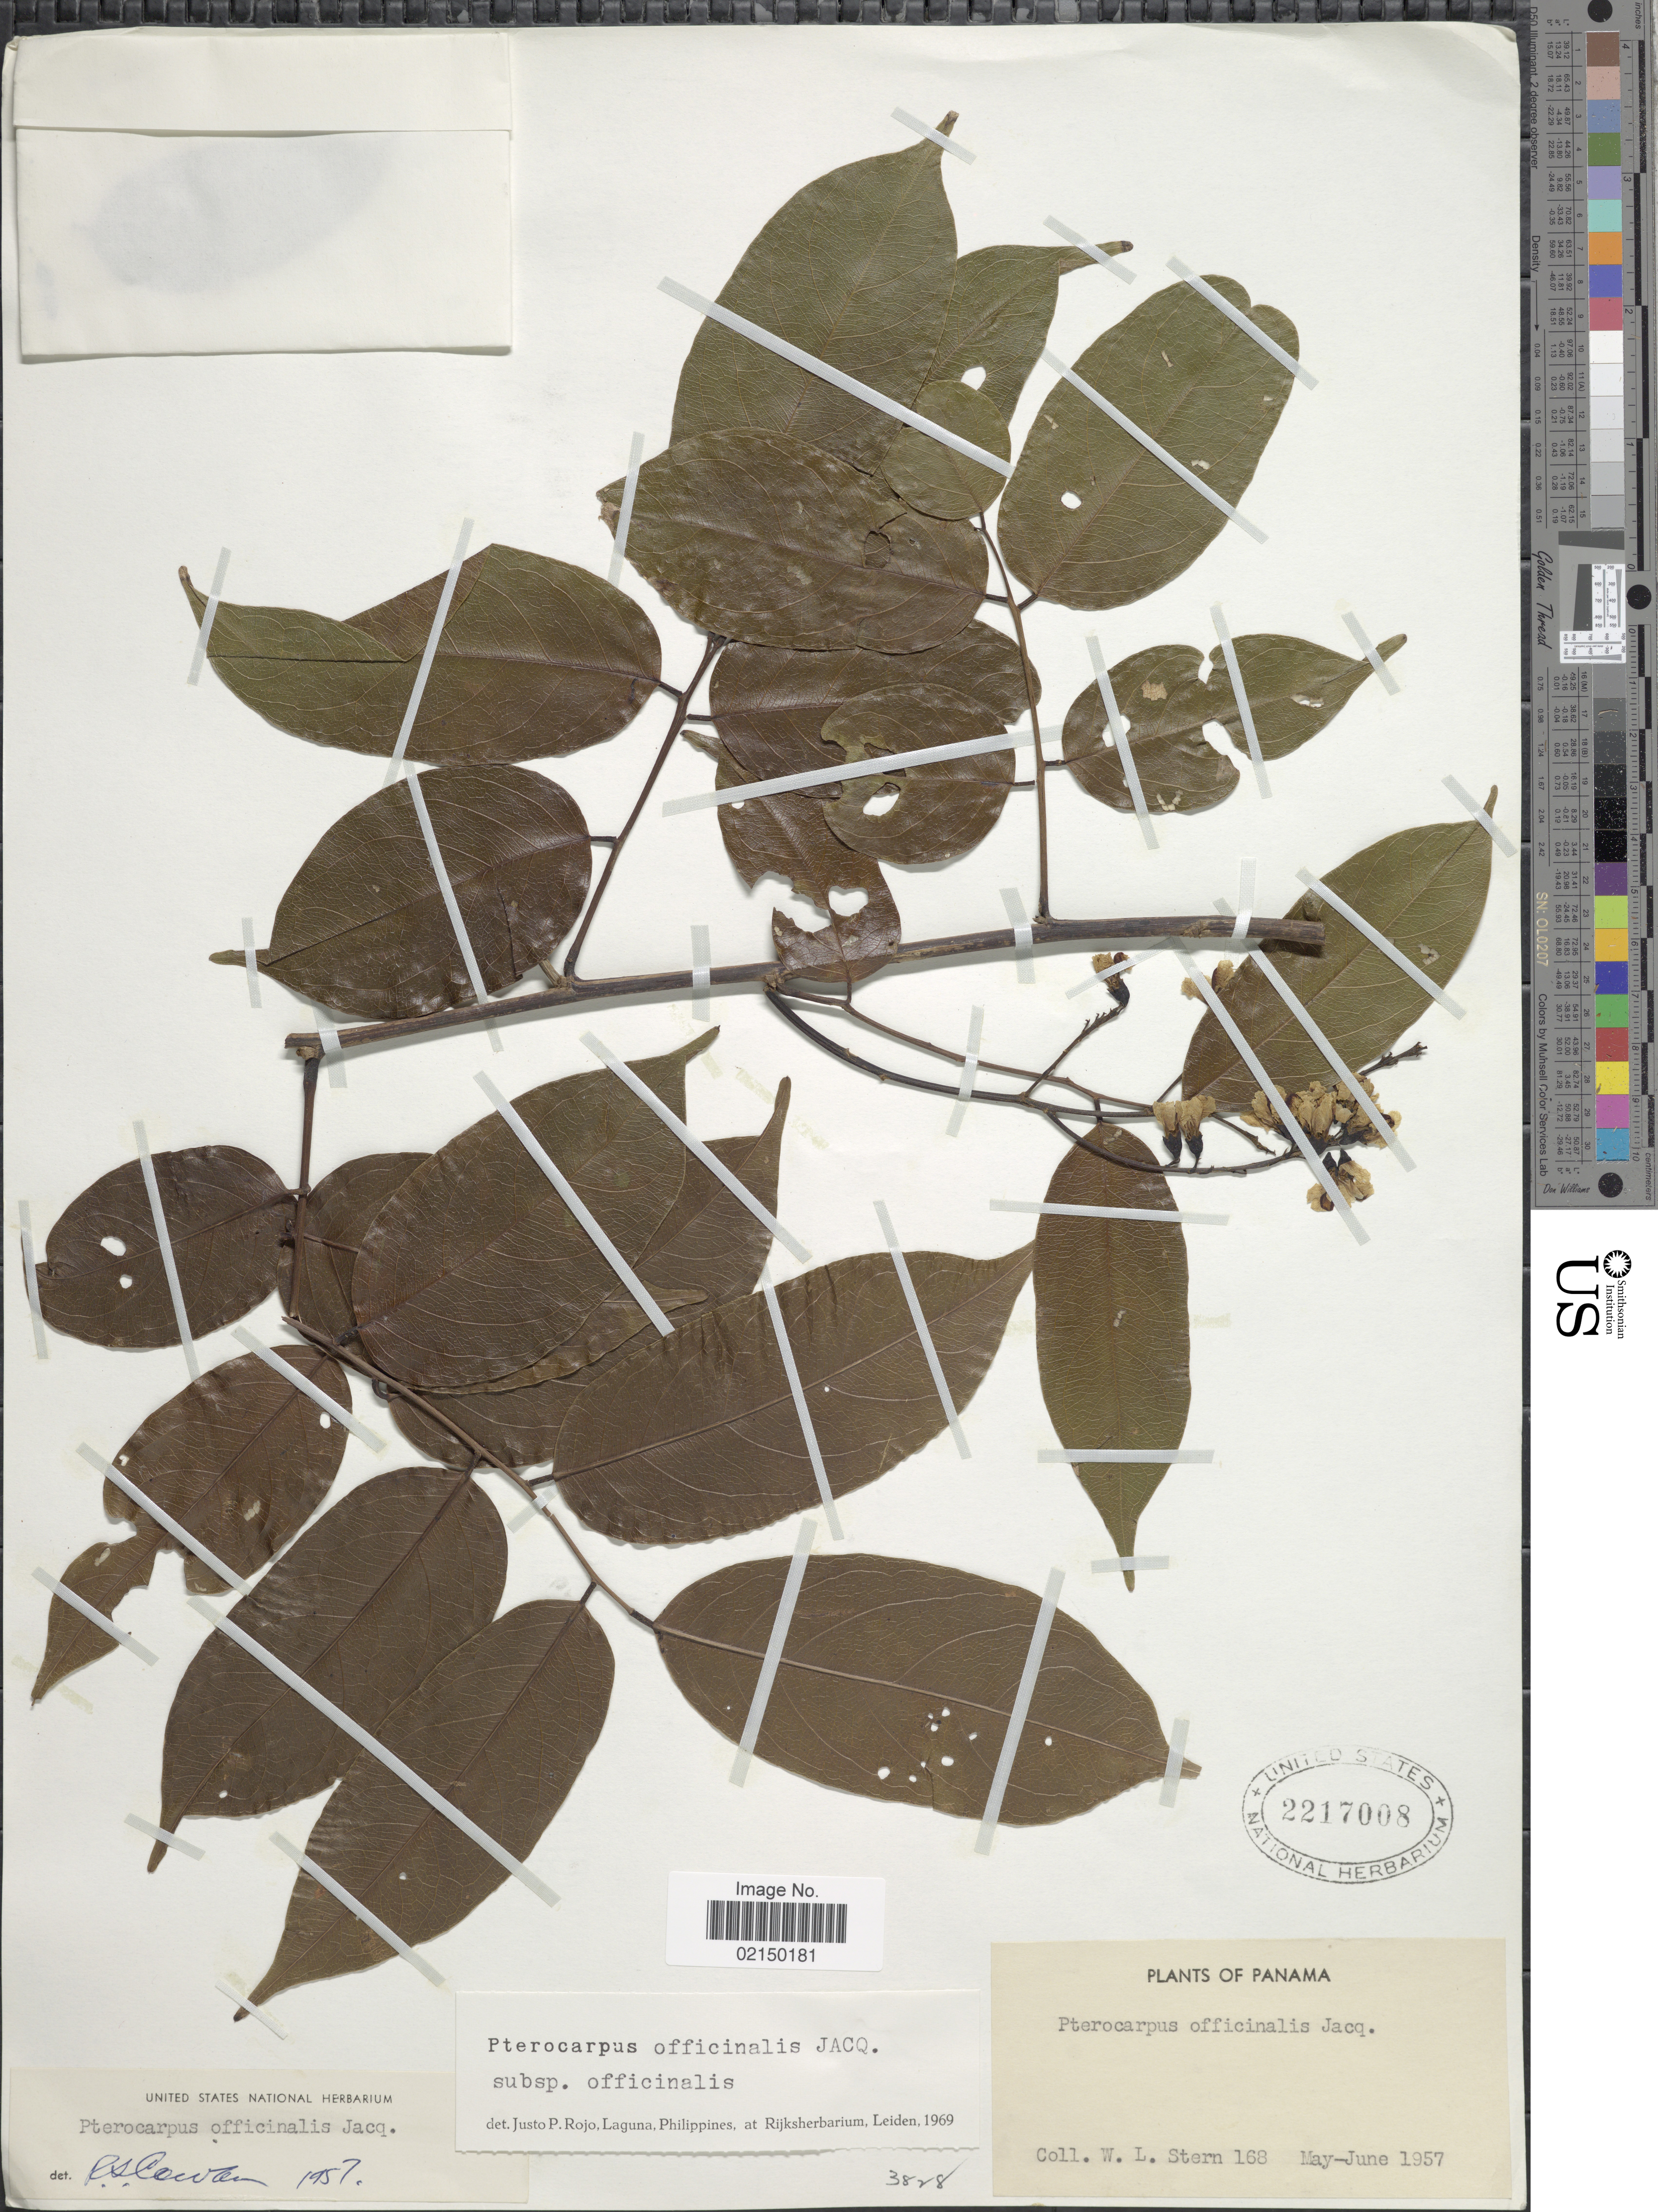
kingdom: Plantae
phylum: Tracheophyta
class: Magnoliopsida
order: Fabales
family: Fabaceae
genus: Pterocarpus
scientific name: Pterocarpus officinalis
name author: Jacq.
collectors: W. L. Stern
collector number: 168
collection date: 1957-05/1957-06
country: Panama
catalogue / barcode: US 2217008